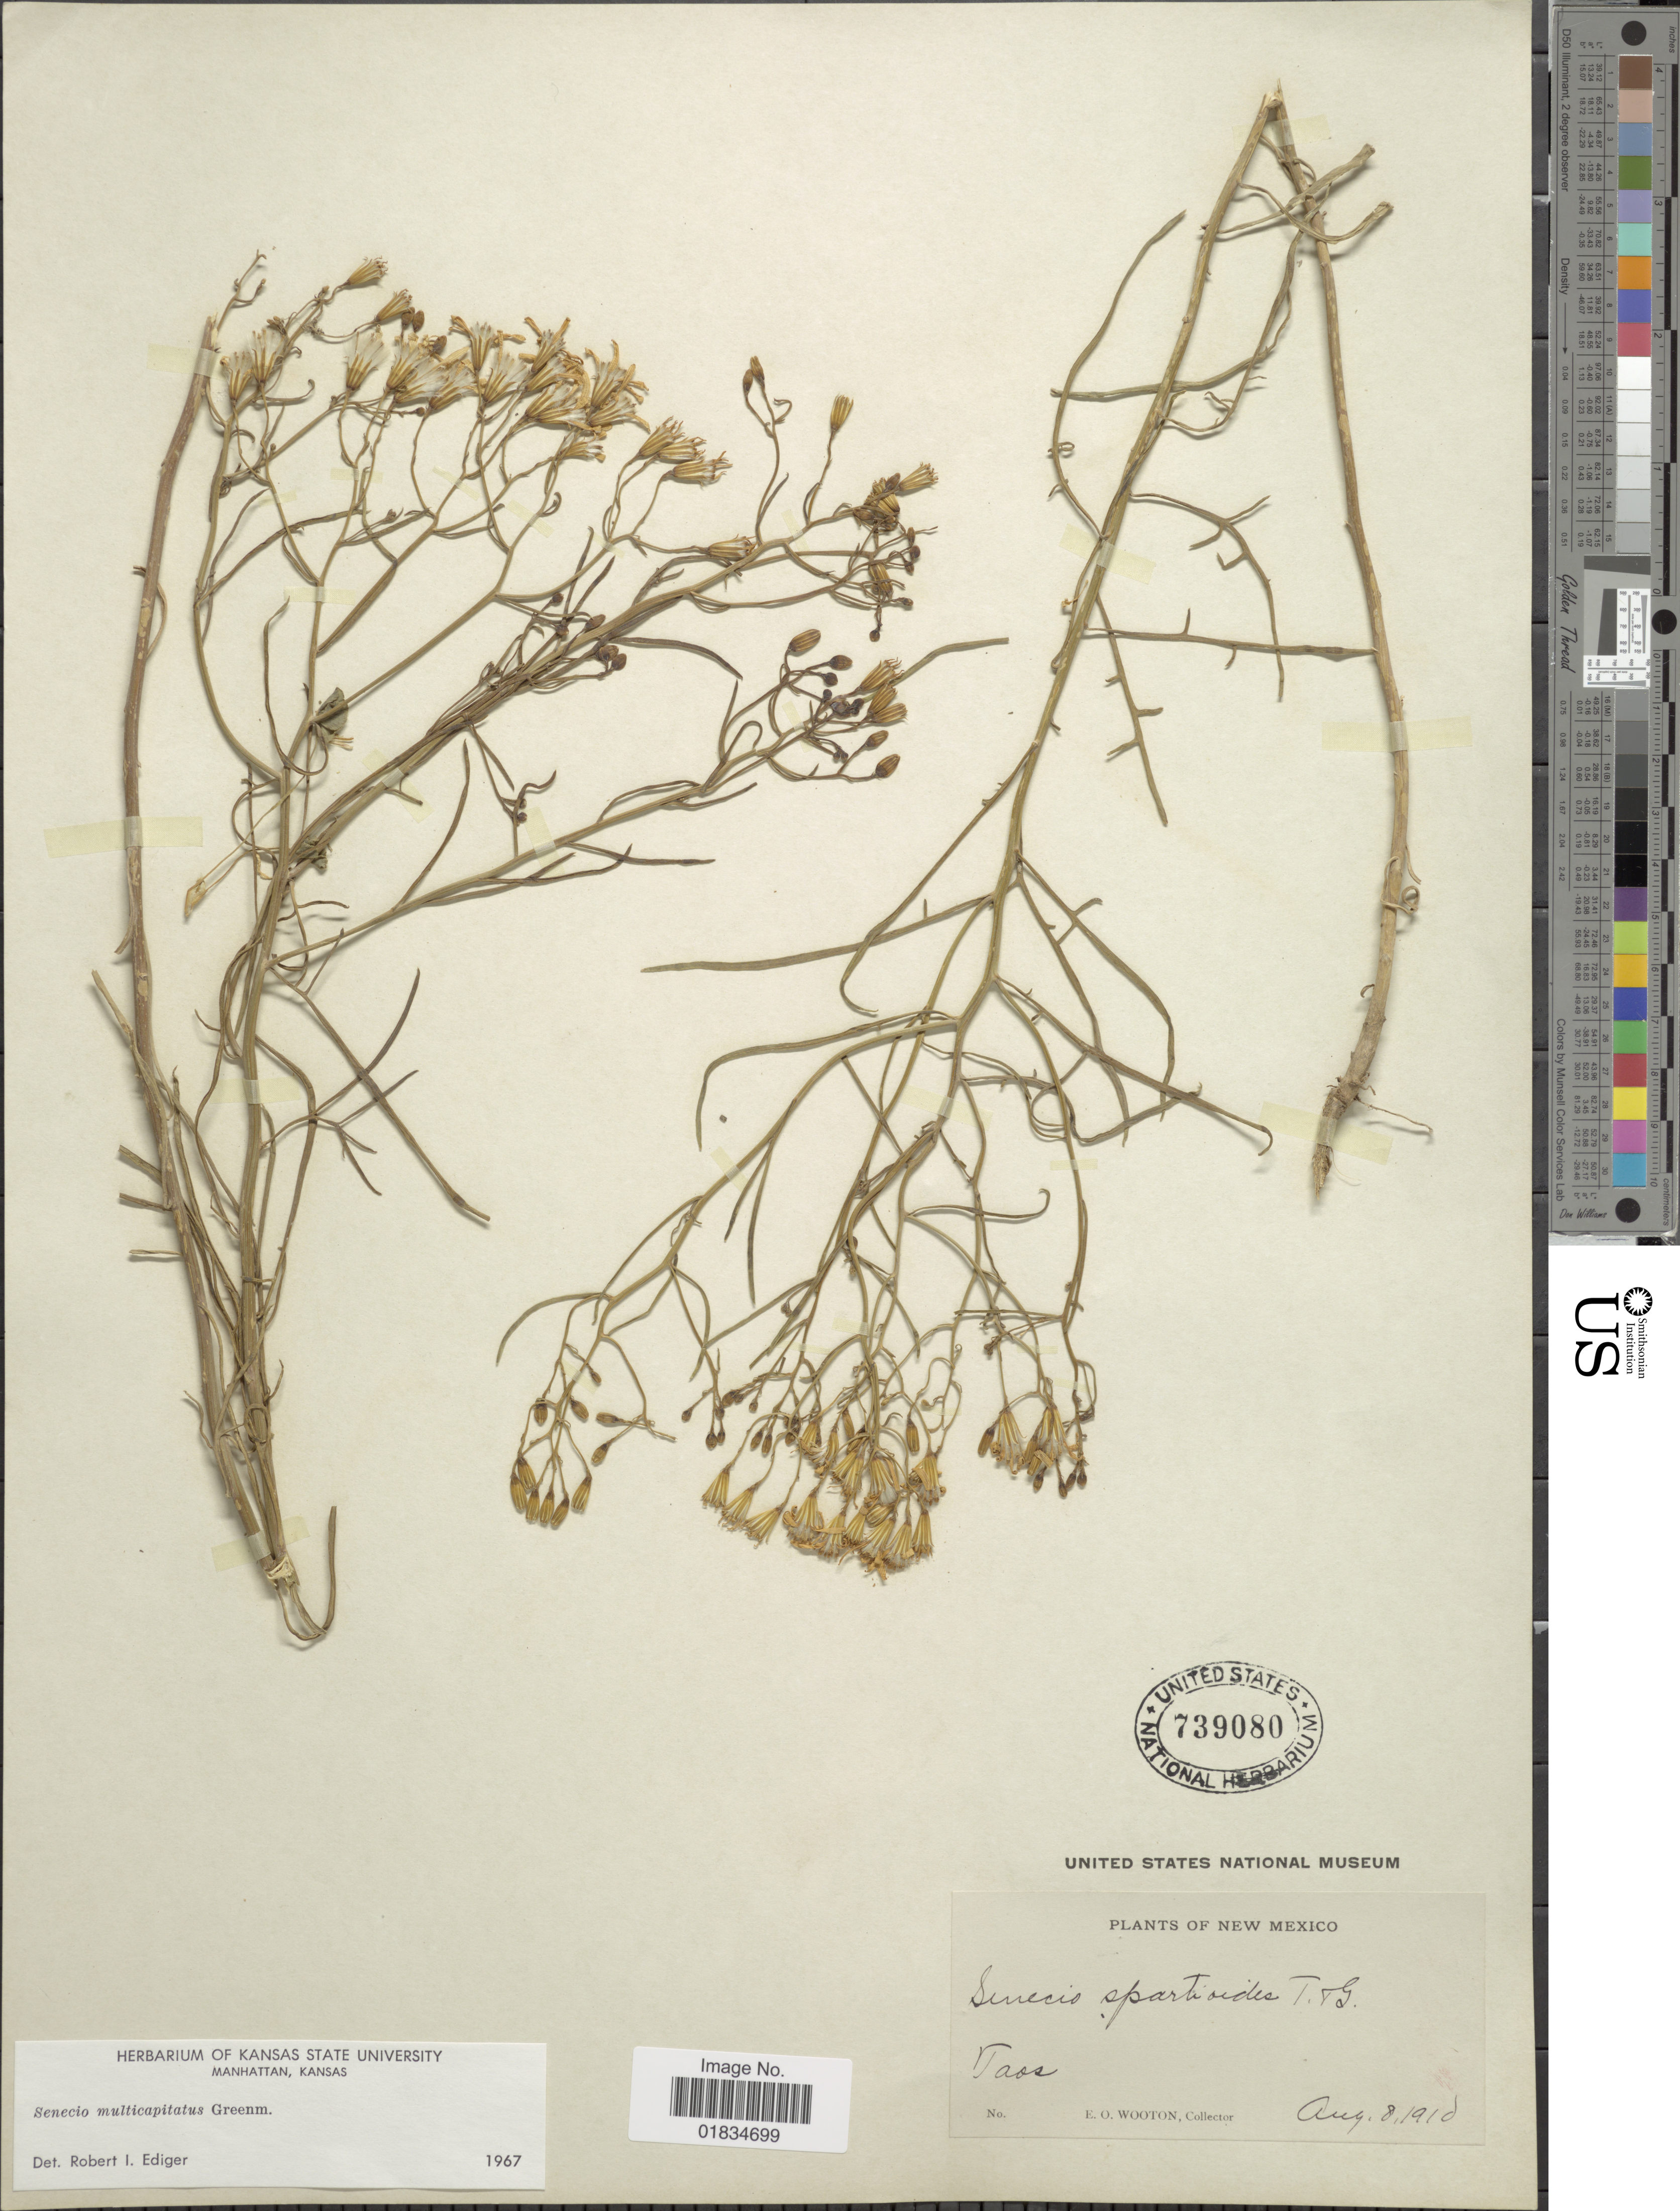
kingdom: Plantae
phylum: Tracheophyta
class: Magnoliopsida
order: Asterales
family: Asteraceae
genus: Senecio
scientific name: Senecio multicapitatus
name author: Greenm.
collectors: E. O. Wooton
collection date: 1918-08-08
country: United States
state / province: New Mexico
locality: Taos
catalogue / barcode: US 739080